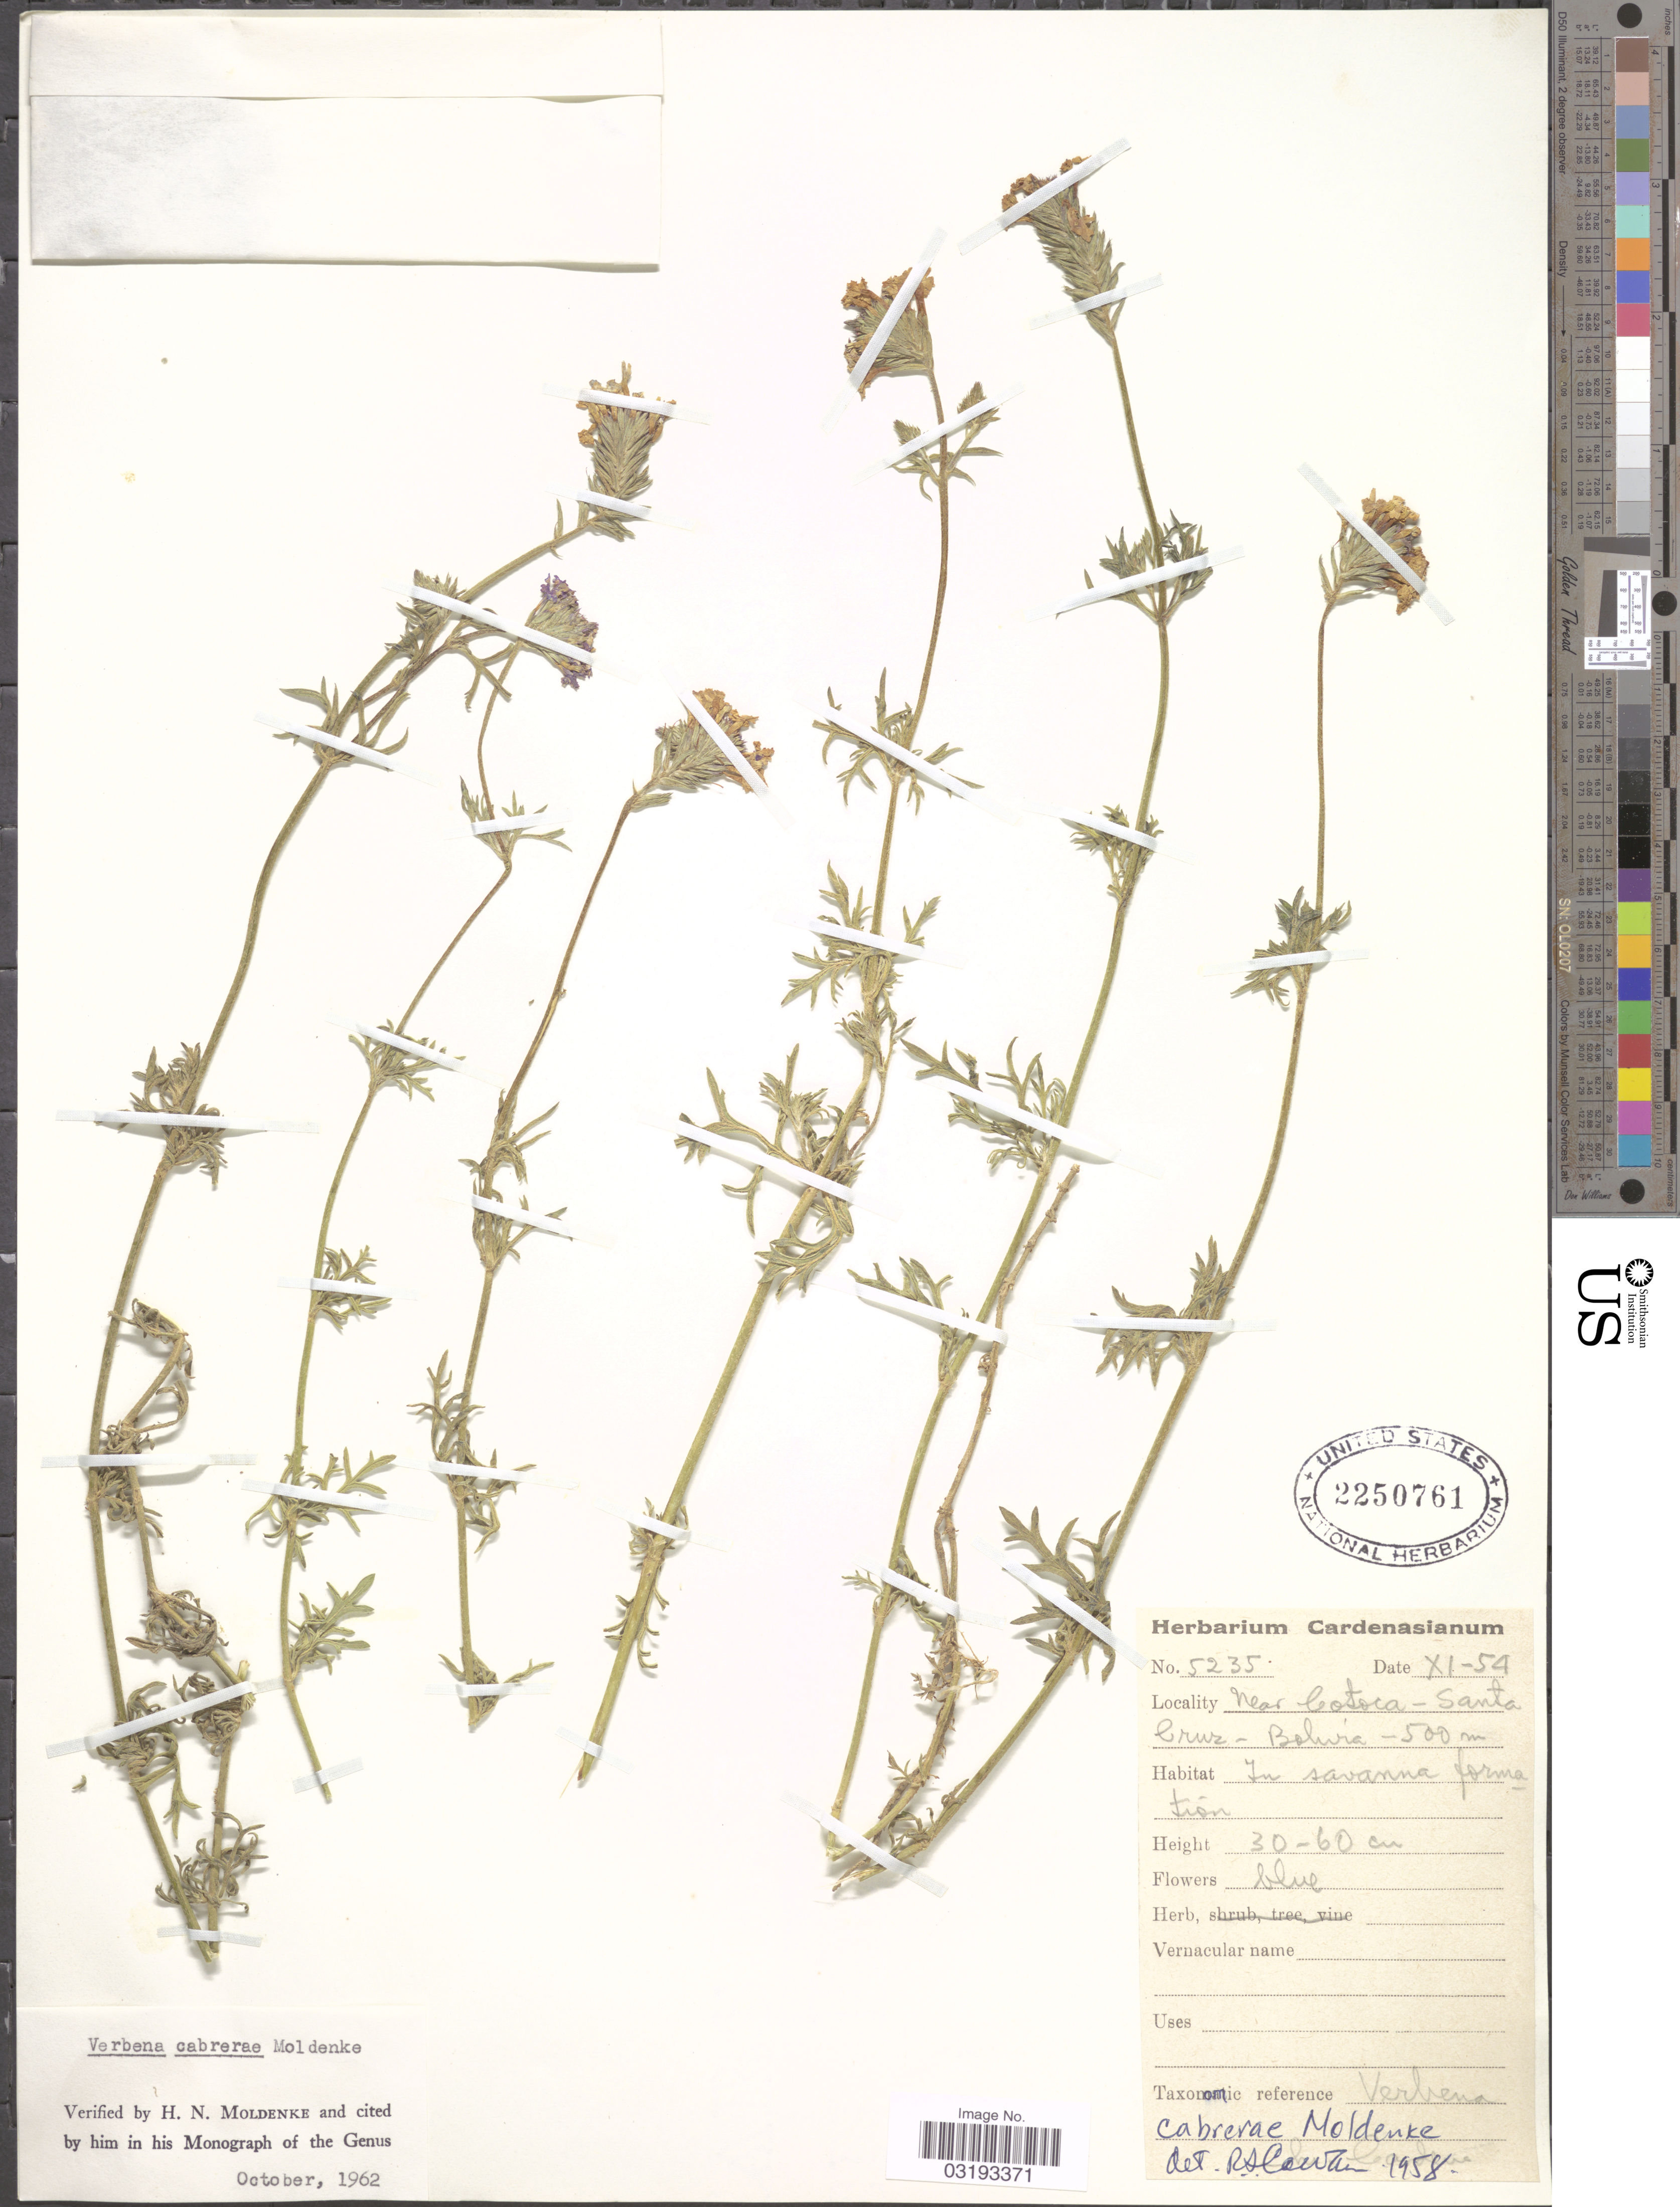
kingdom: Plantae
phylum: Tracheophyta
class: Magnoliopsida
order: Lamiales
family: Verbenaceae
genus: Verbena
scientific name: Verbena cabrerae Moldenke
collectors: M. Cárdenas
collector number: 5235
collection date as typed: Transcribed d/m/y: /11/54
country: Bolivia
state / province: Santa Cruz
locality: Near Cotoca.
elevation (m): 500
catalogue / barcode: US 2250761